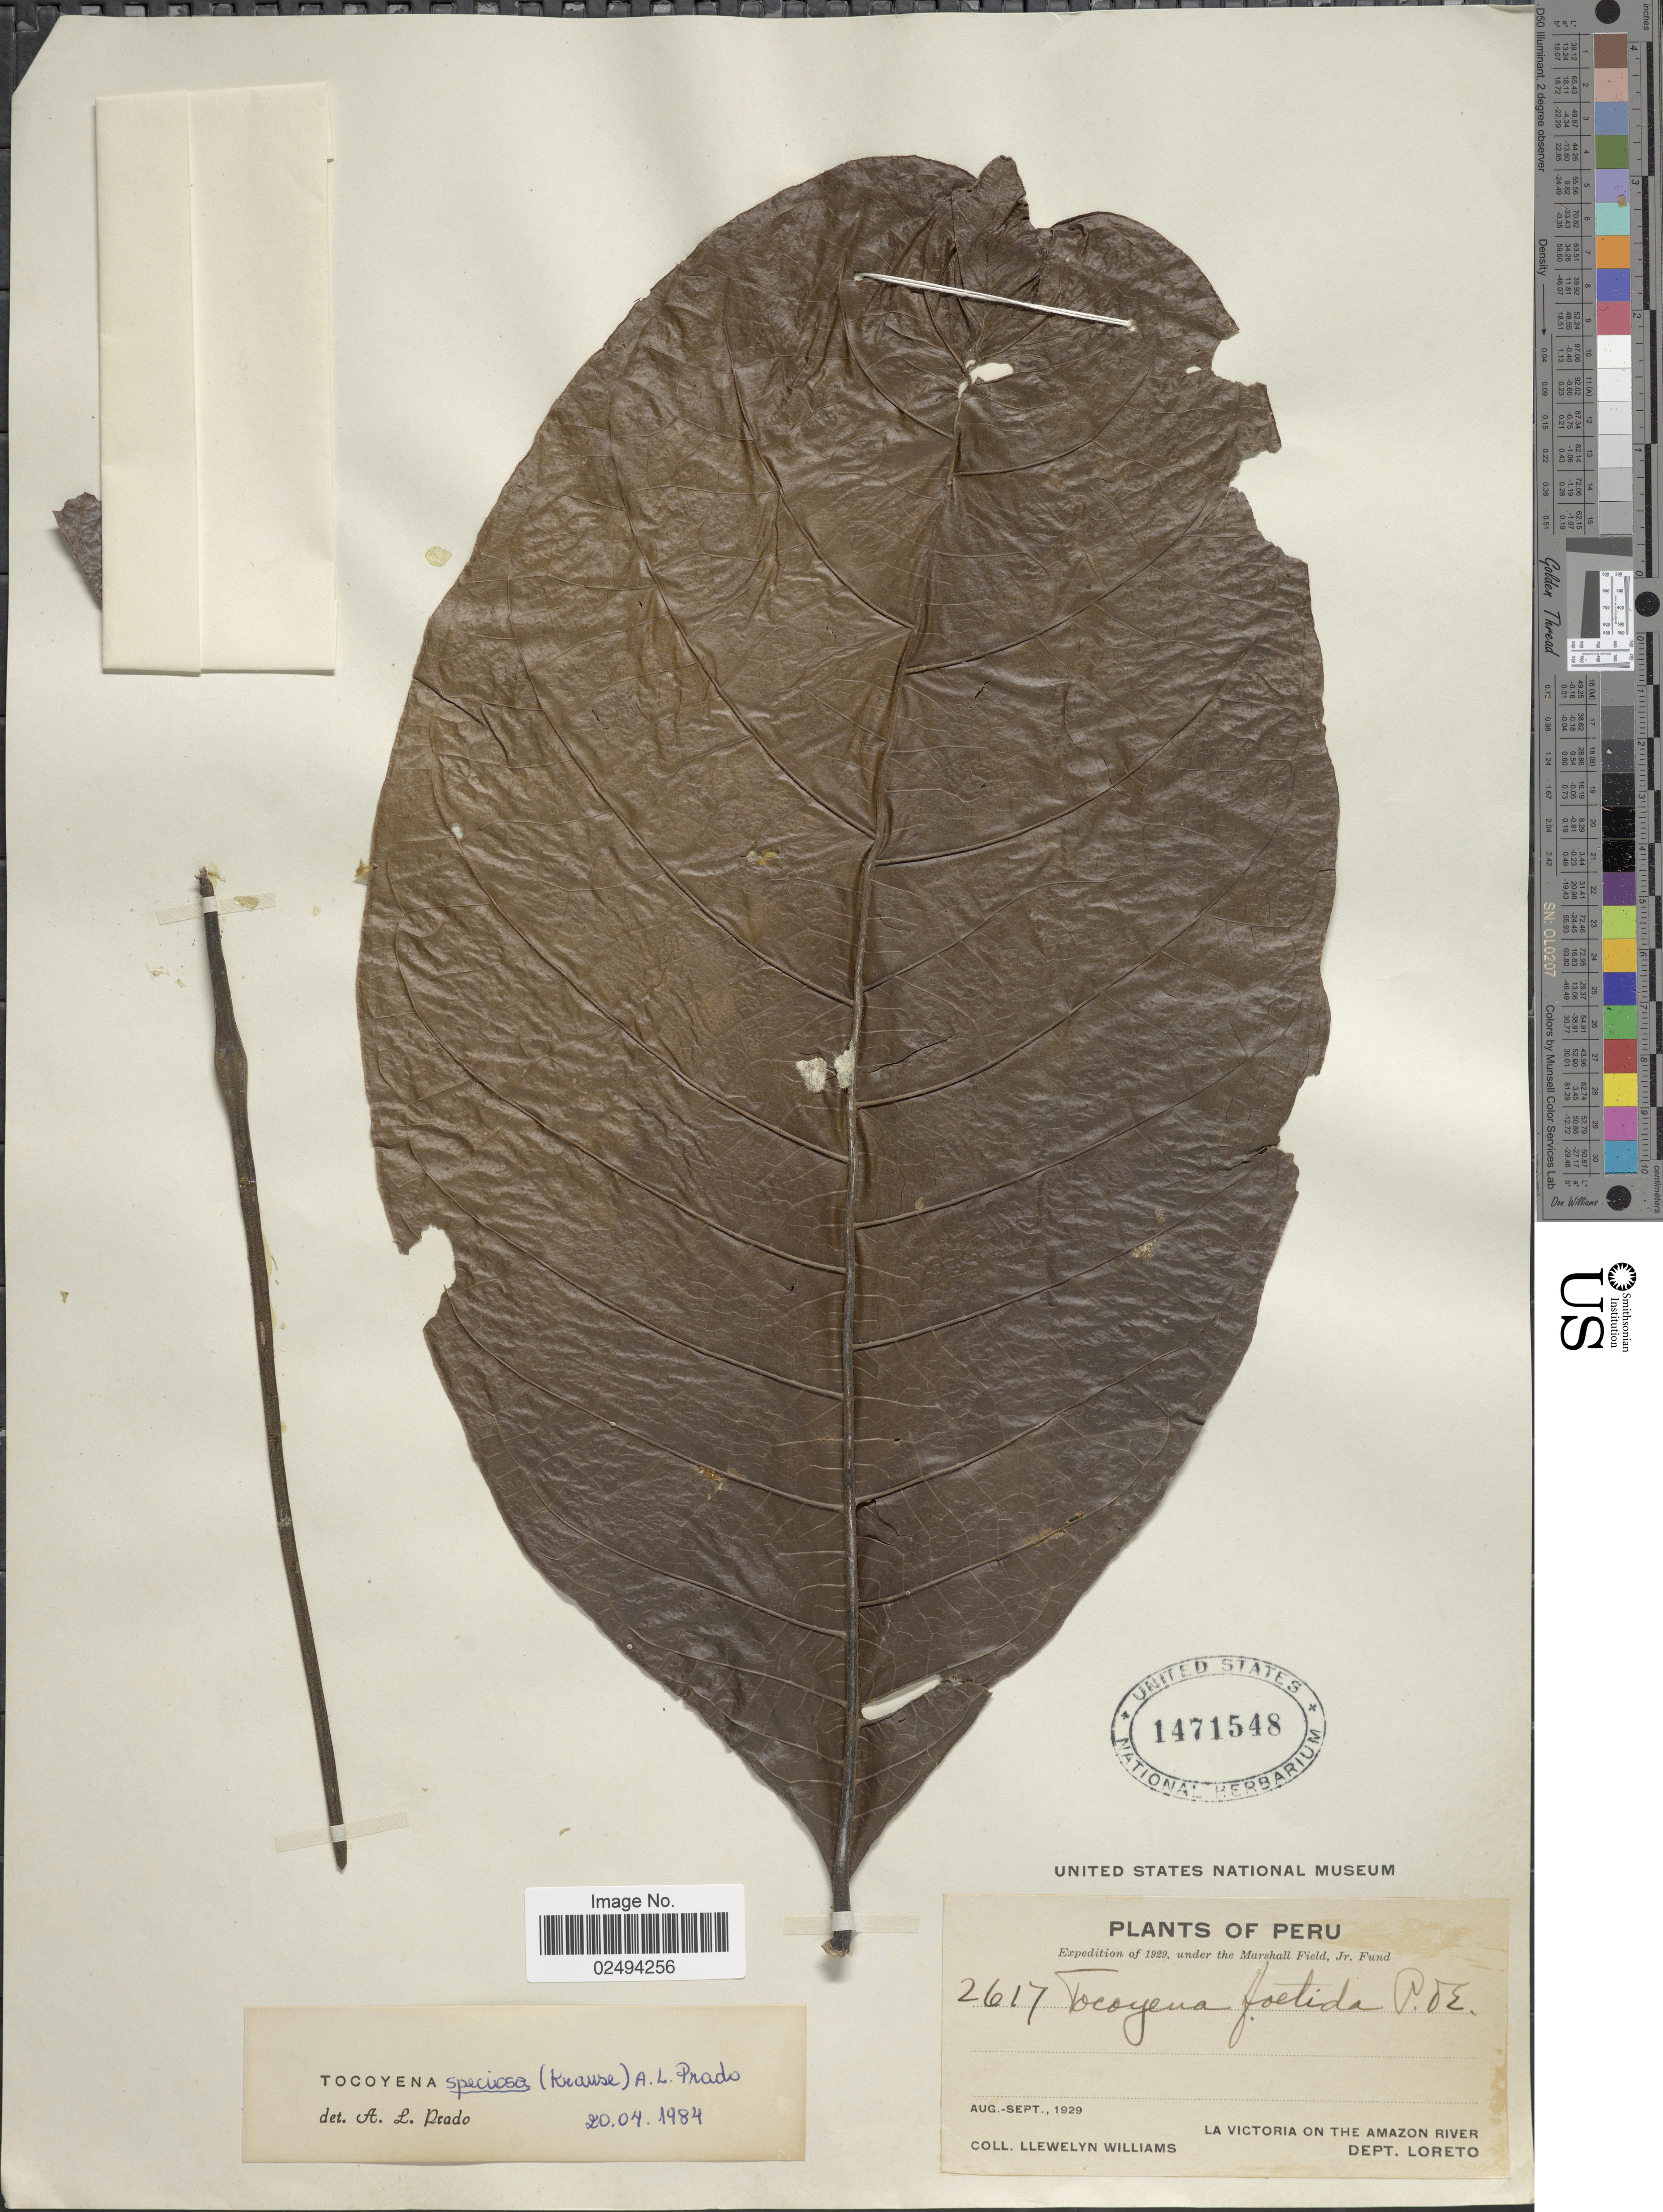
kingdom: Plantae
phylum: Tracheophyta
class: Magnoliopsida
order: Gentianales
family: Rubiaceae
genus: Tocoyena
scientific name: Tocoyena speciosa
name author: (Krause) A.L. Prado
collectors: Ll. Williams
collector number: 2617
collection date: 1929-08/1929-09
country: Peru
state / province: Loreto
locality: La Victoria On The Amazon River, Dept. Loreto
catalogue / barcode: US 1471548